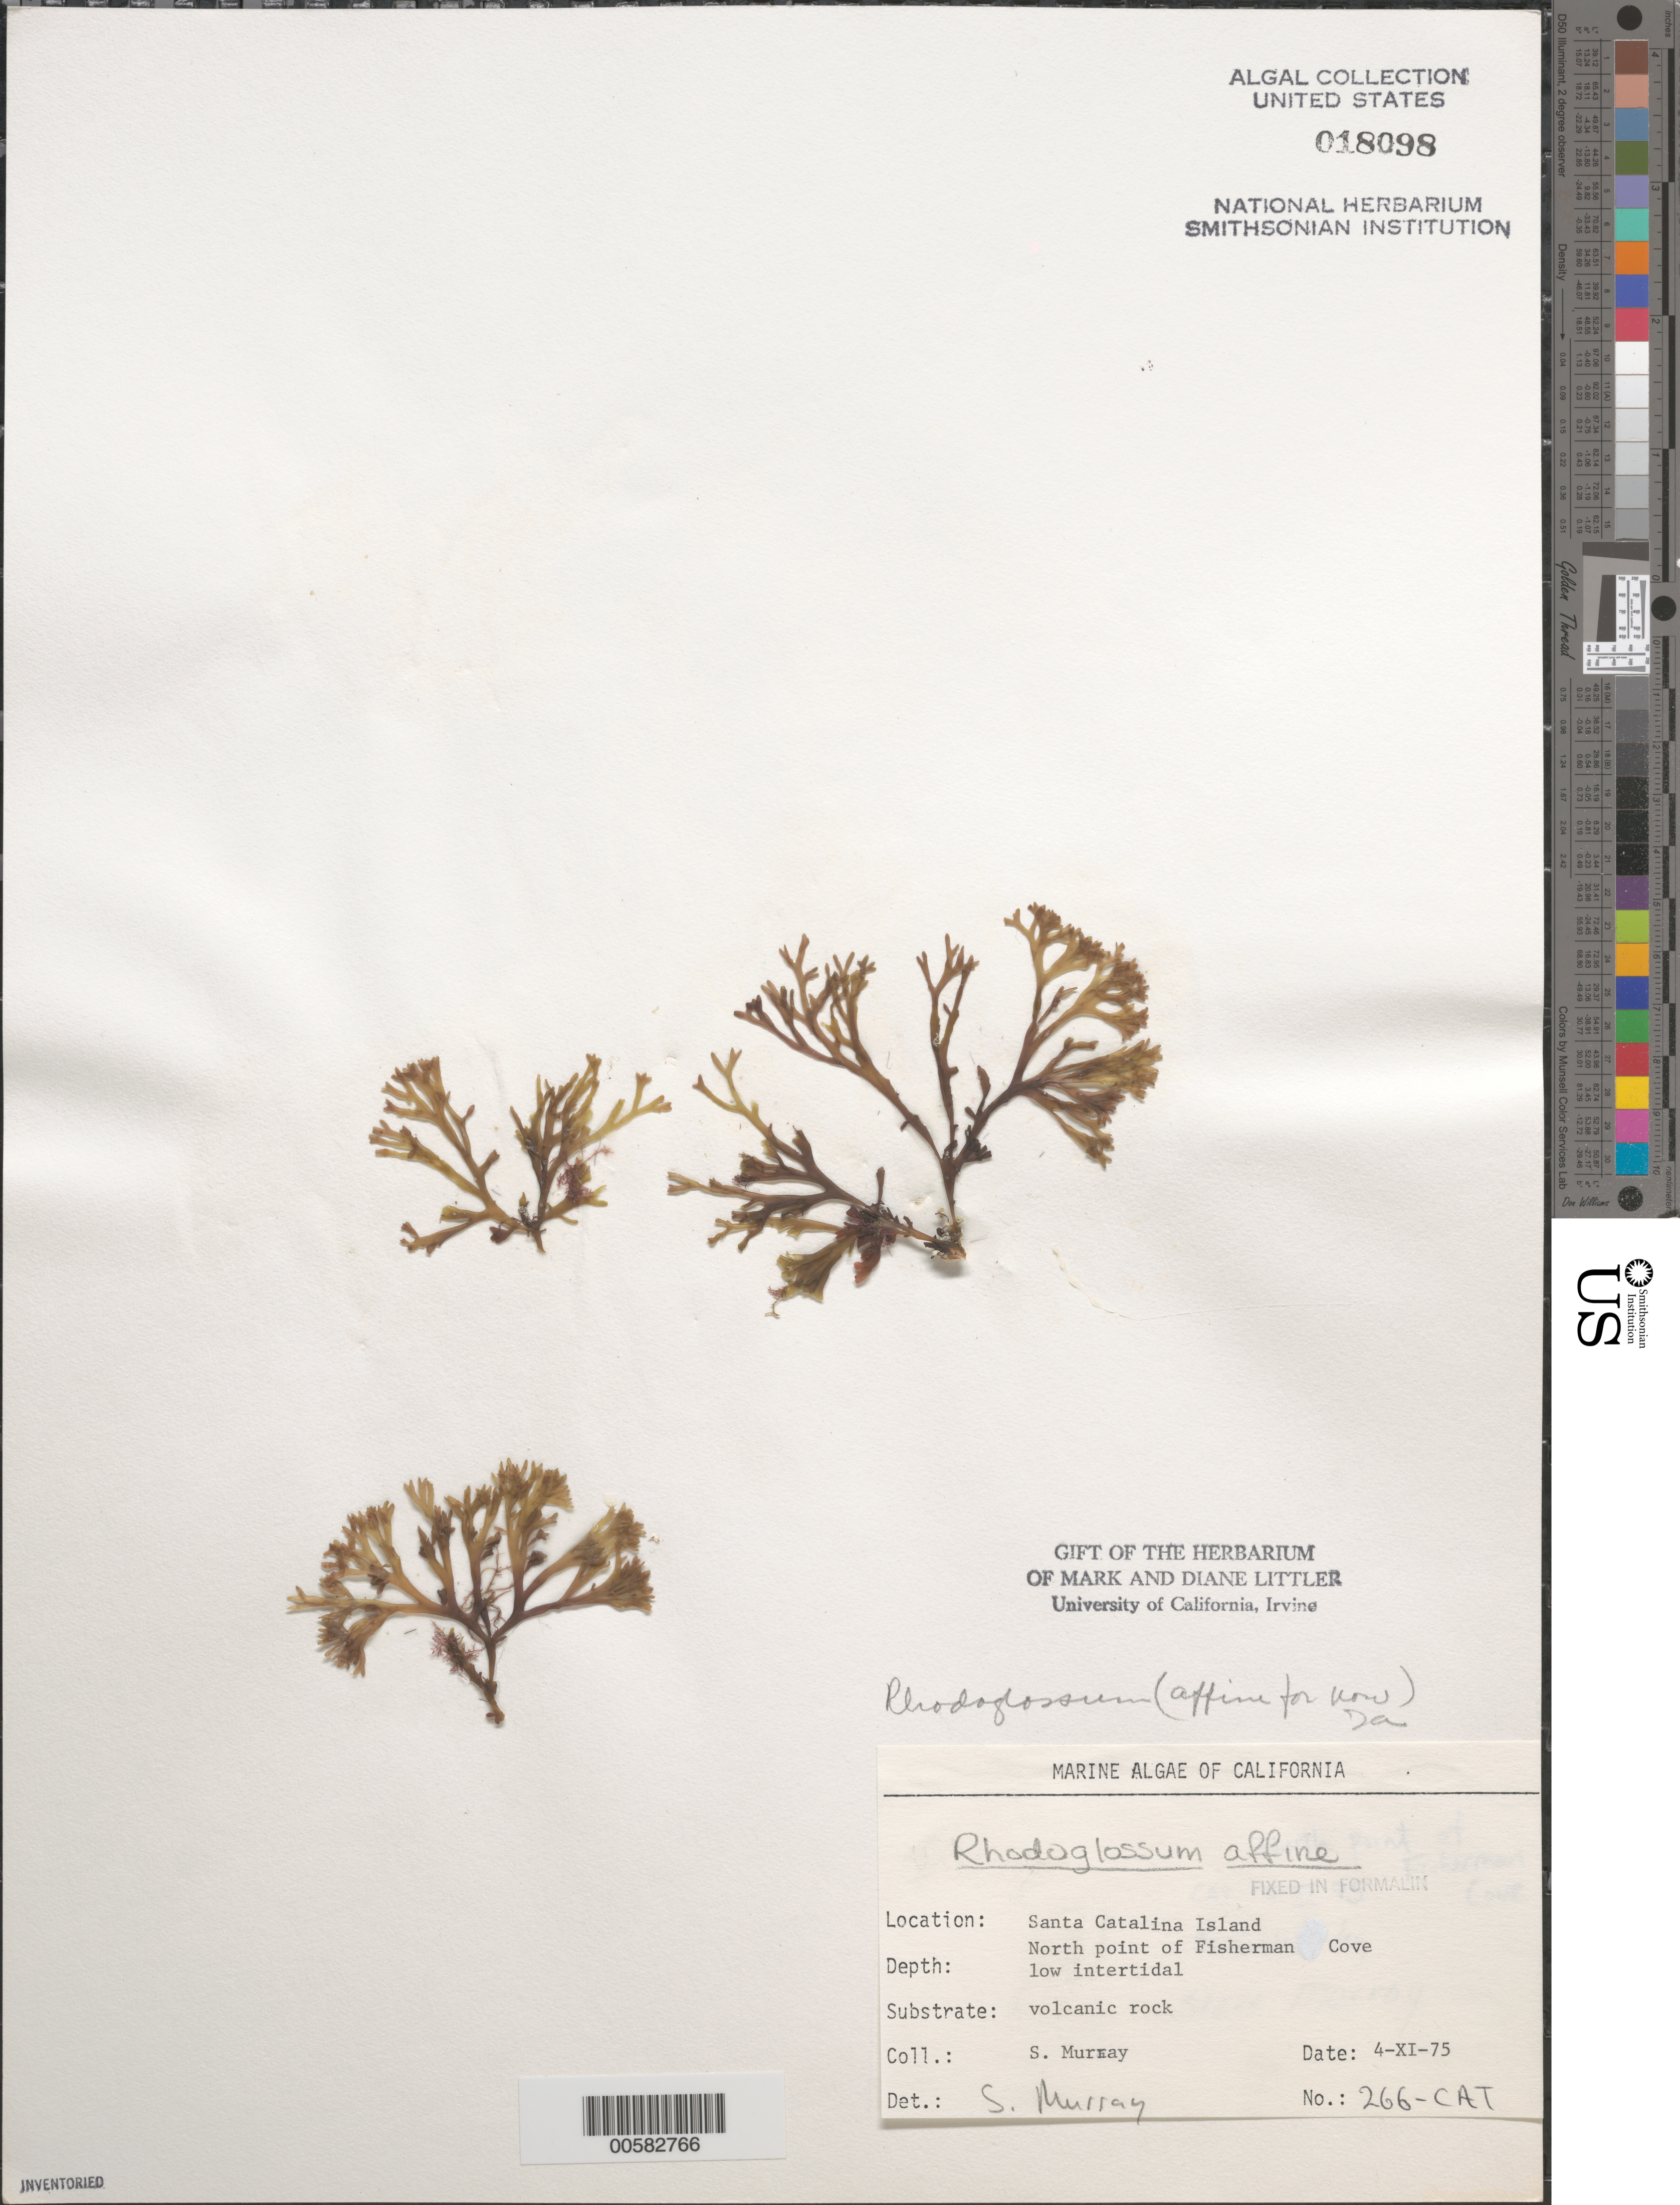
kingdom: Plantae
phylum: Rhodophyta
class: Florideophyceae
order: Gigartinales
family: Gigartinaceae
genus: Mazzaella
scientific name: Mazzaella affinis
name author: (Harvey) Fredericq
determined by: Algae name updating Project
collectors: S. N. Murray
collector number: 266-cat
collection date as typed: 04 Nov 1975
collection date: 1975-11-04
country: United States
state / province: California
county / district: Los Angeles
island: Santa Catalina Island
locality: Fishermen Cove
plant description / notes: BLM-SOCALBIGHT Rocky Intertidal Survey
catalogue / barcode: US 18098